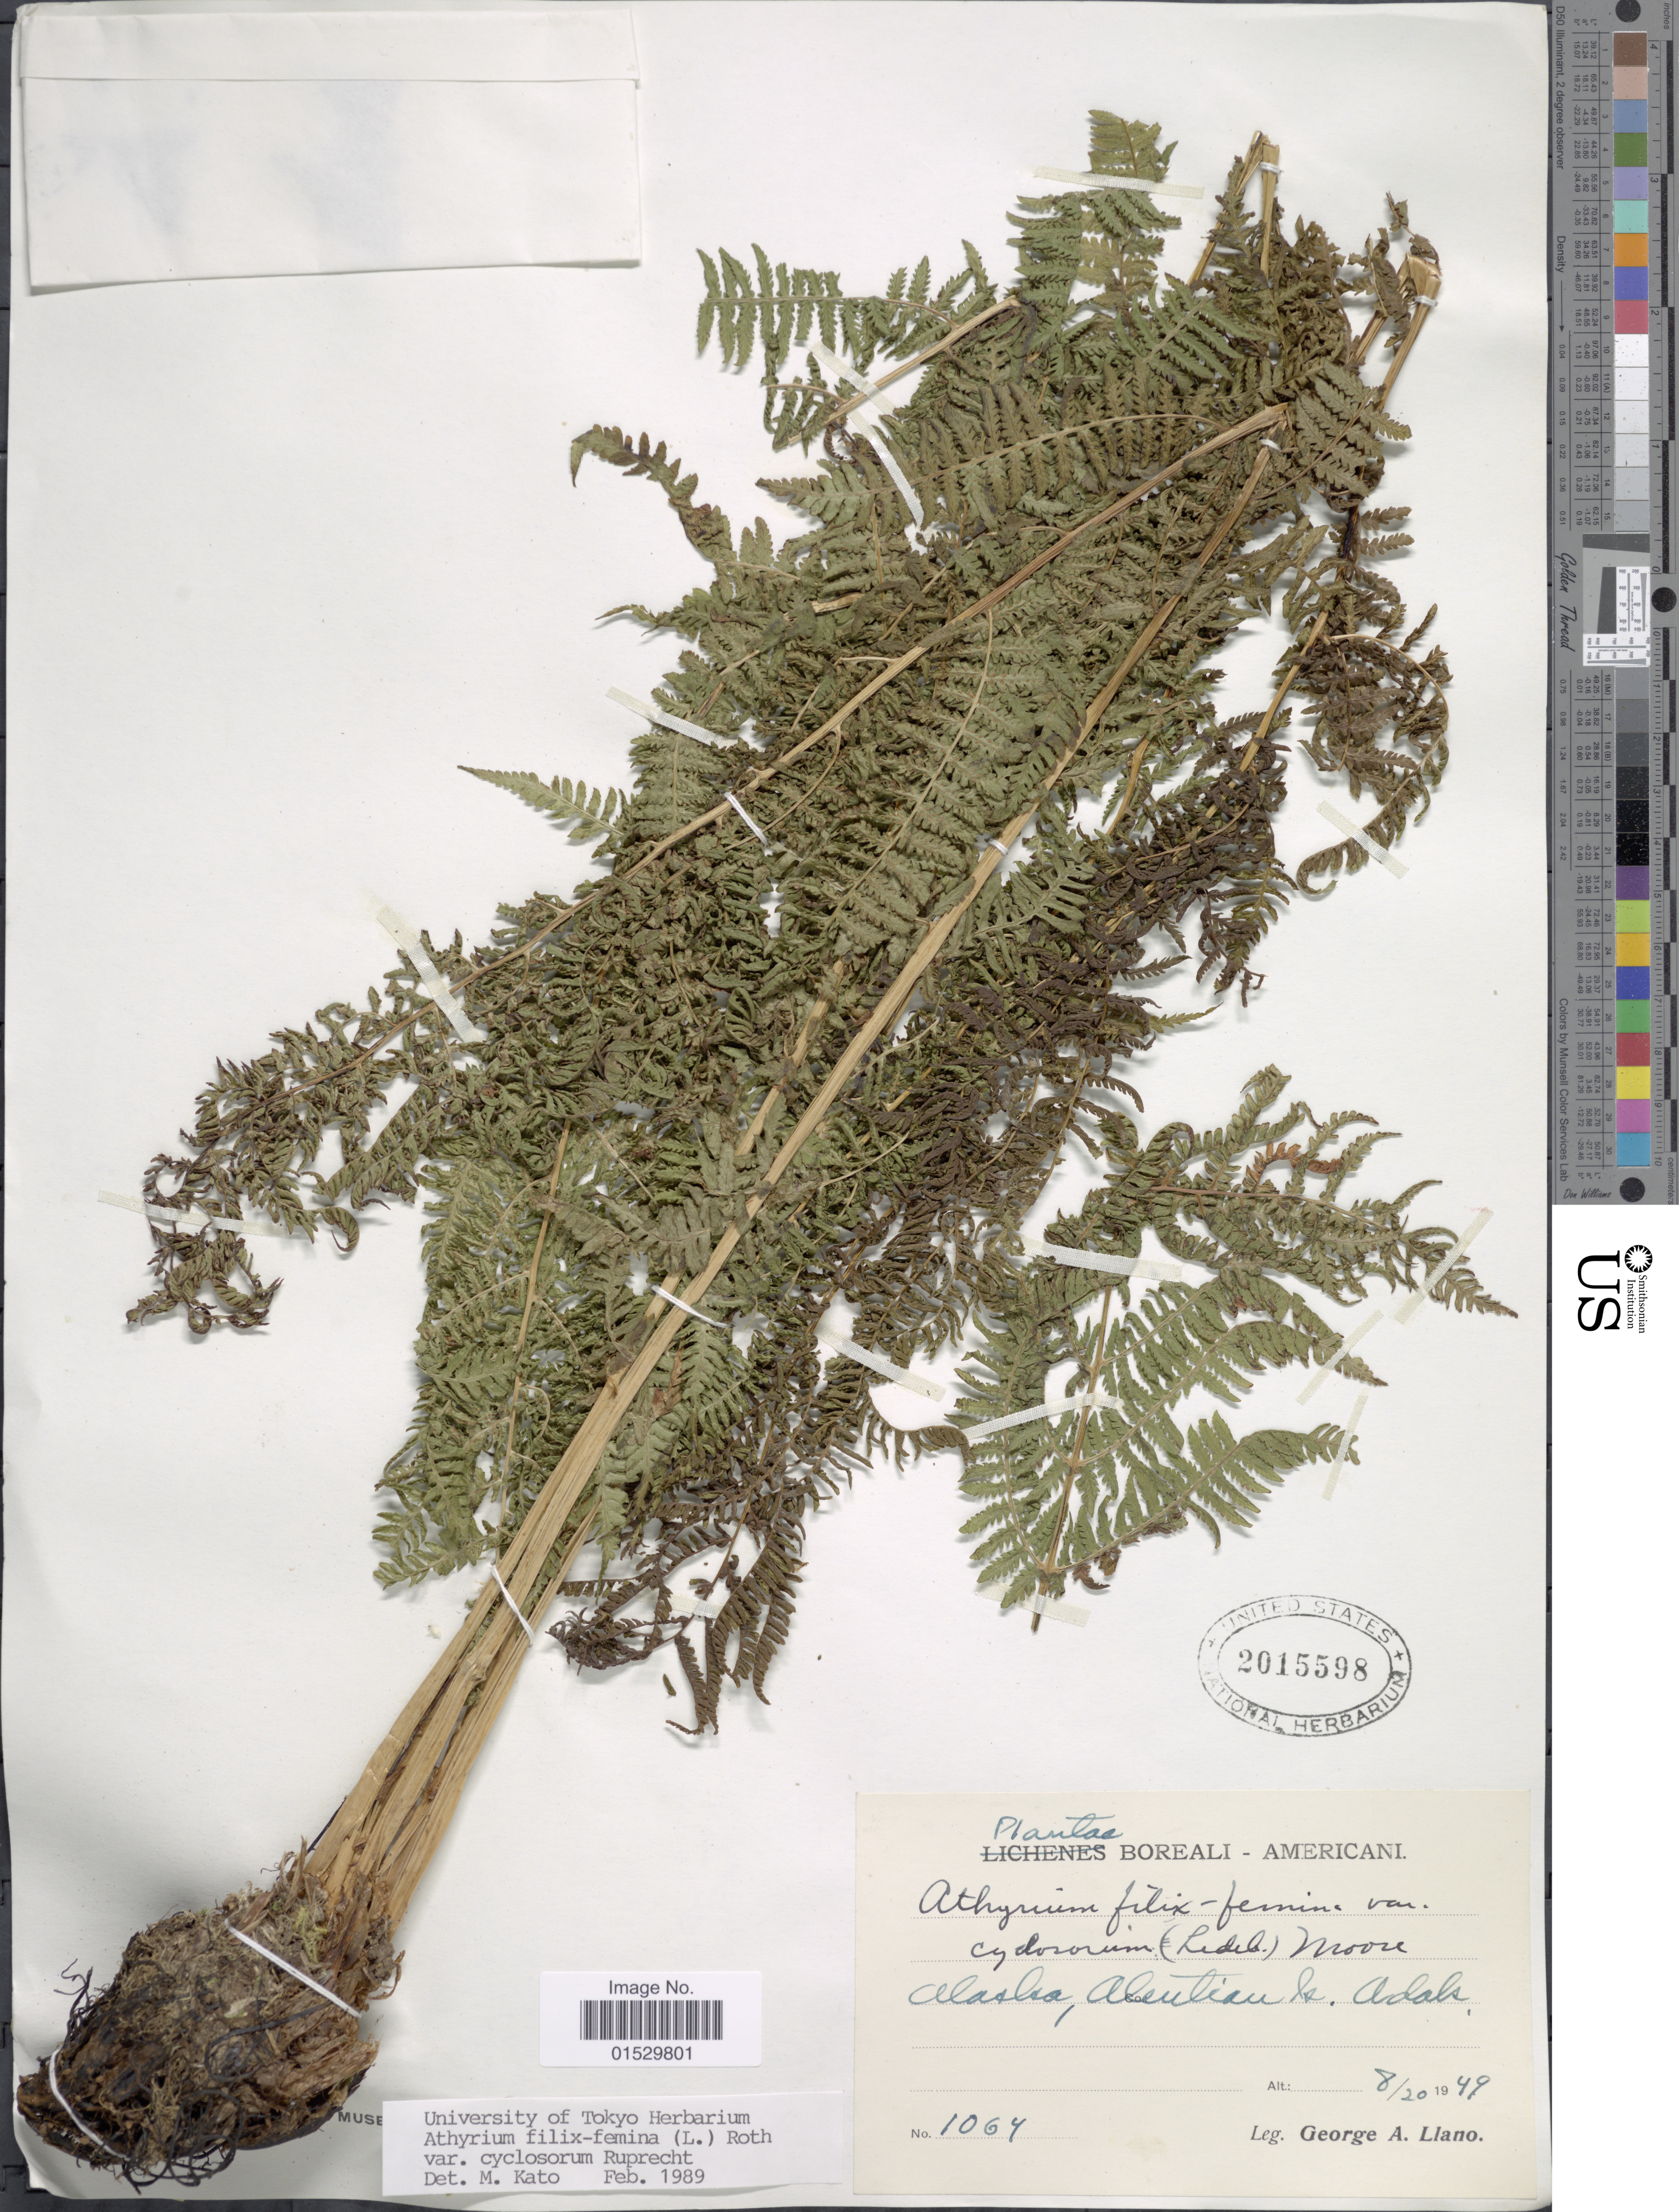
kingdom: Plantae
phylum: Tracheophyta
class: Polypodiopsida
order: Polypodiales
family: Athyriaceae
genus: Athyrium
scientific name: Athyrium filix-femina subsp. cyclosorum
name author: (Rupr.) C. Chr.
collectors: G. Llano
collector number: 1064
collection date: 1949-08-20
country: United States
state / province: Alaska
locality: Aleutiau, Adams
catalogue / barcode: US 2015598